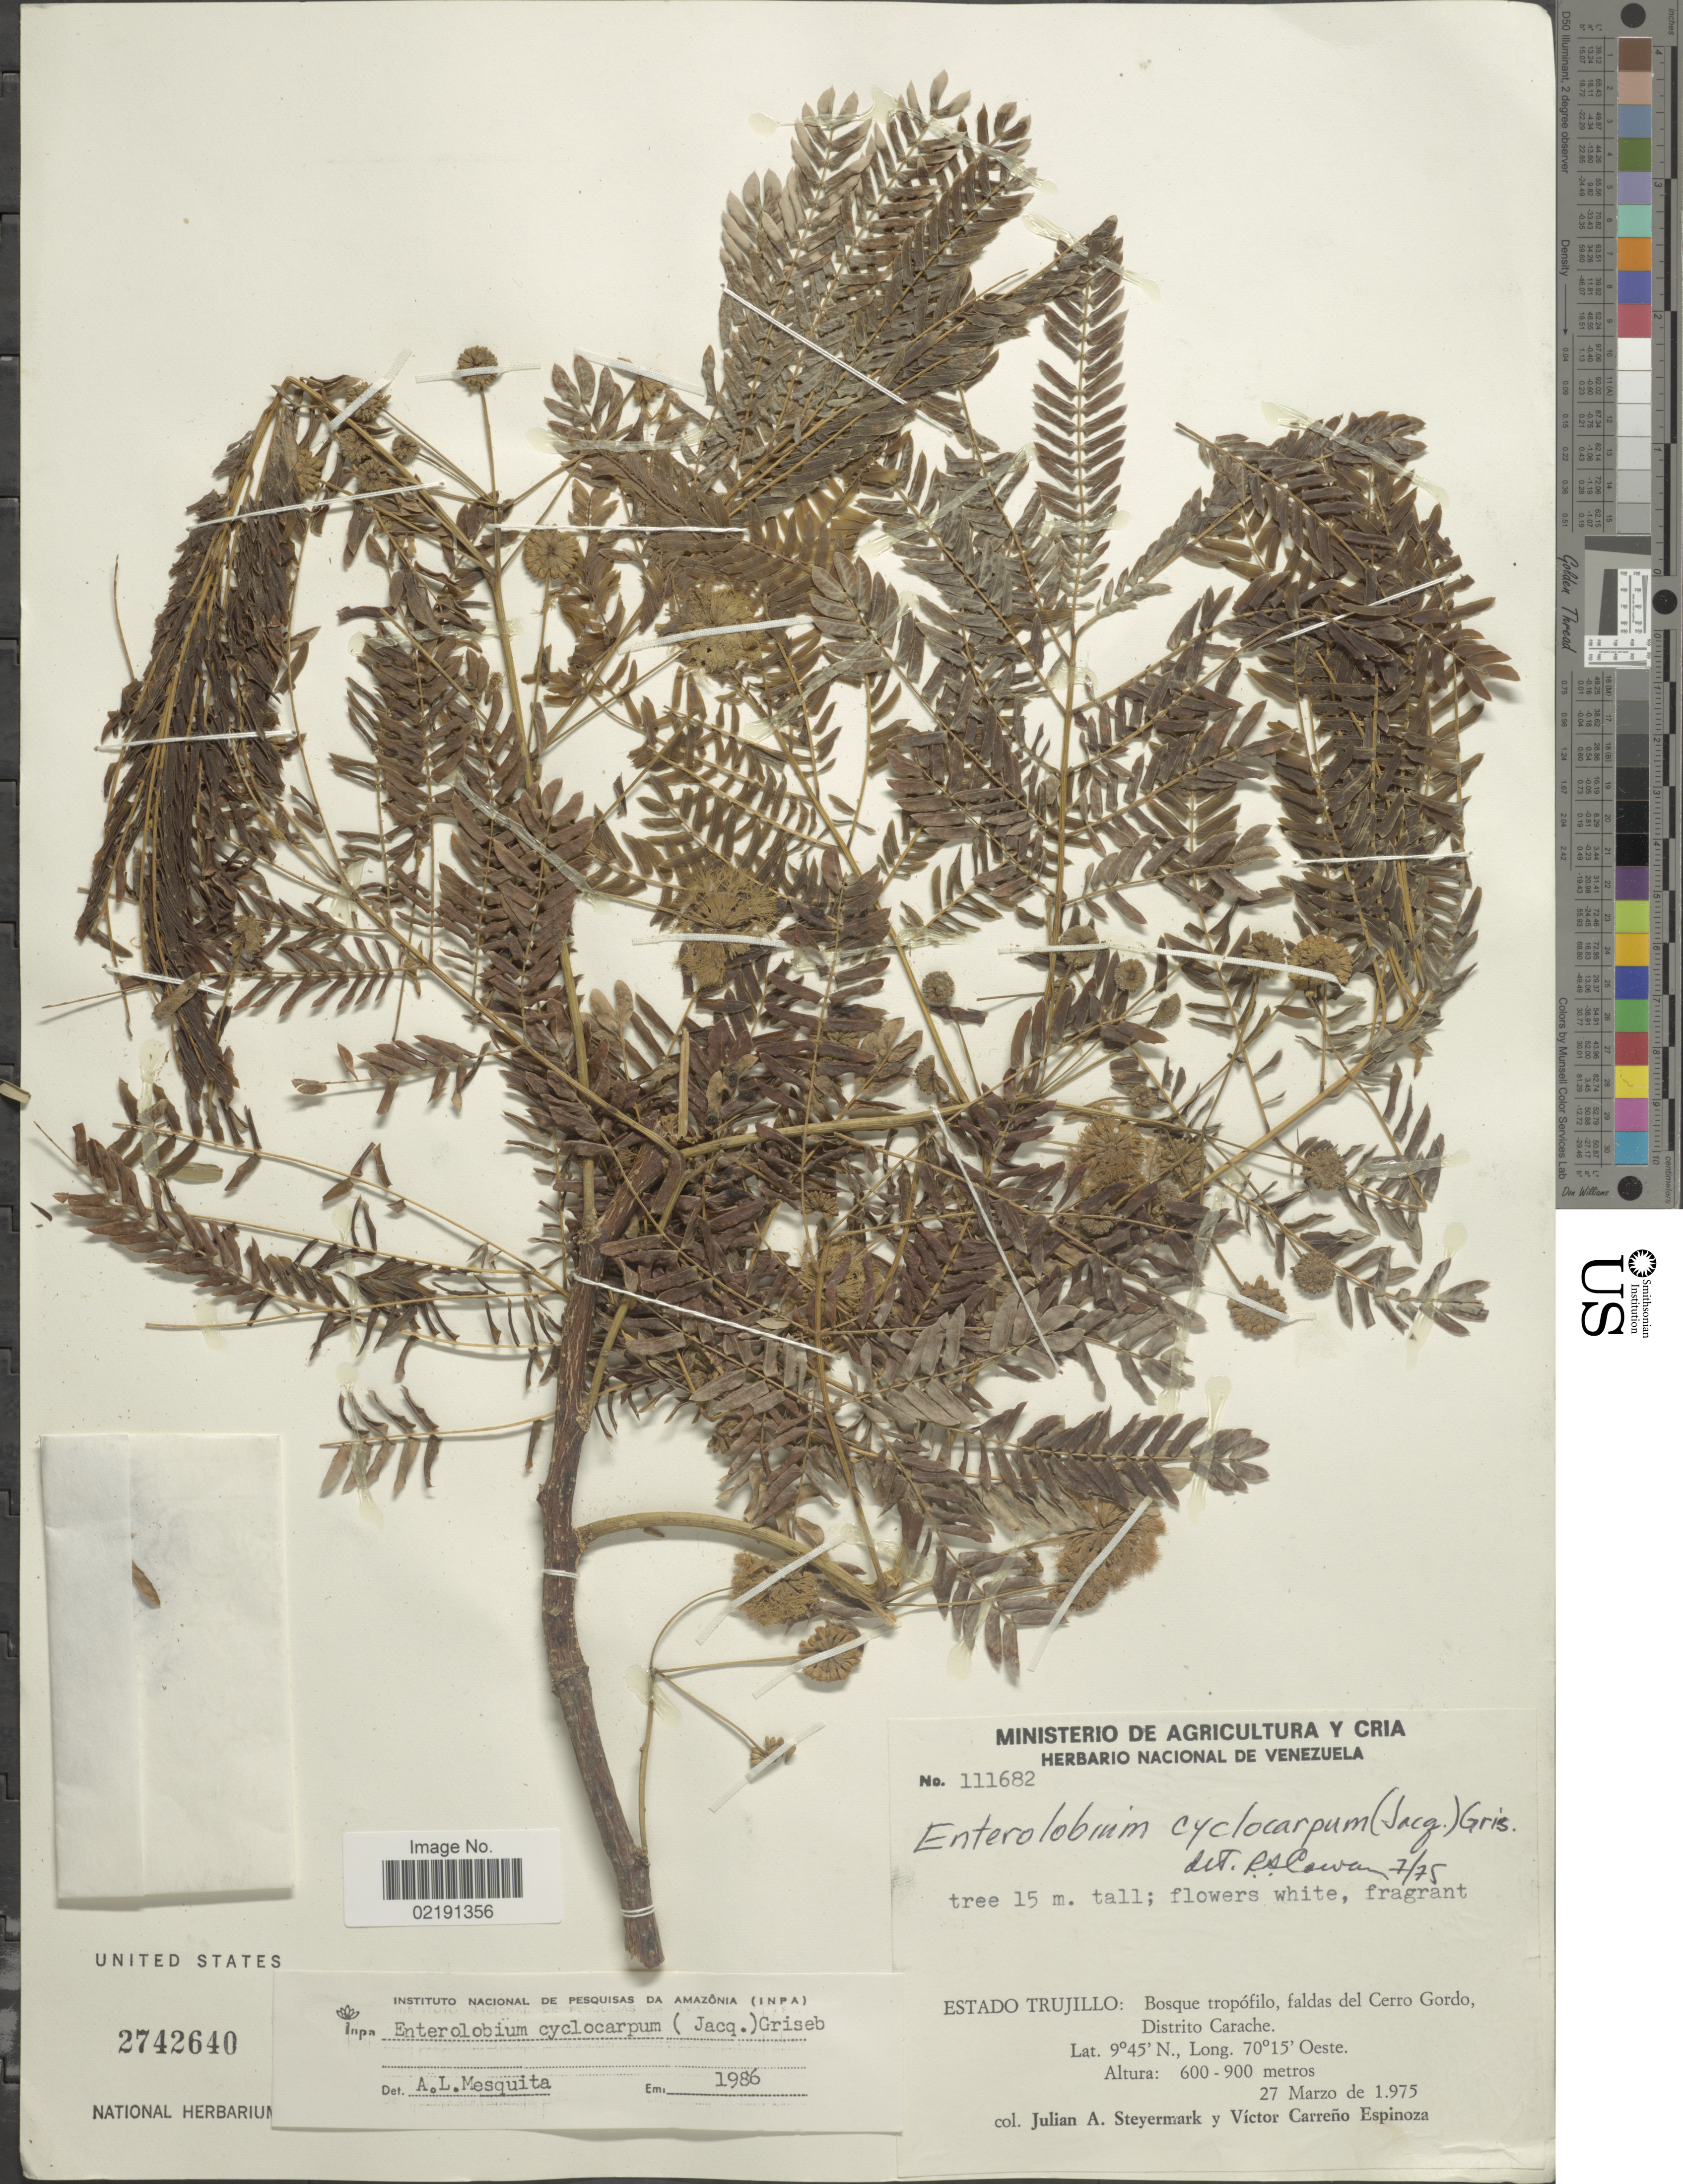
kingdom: Plantae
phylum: Tracheophyta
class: Magnoliopsida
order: Fabales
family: Fabaceae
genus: Enterolobium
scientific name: Enterolobium cyclocarpum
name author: (Jacq.) Griseb.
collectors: J. Steyermark & V. Espinoza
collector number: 111682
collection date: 1975-03-27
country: Venezuela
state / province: Trujillo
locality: Estado Trujillo: Bosque tropófilo, faldas del Cerro Gordo, Distrito Carache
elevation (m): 600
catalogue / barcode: US 2742640